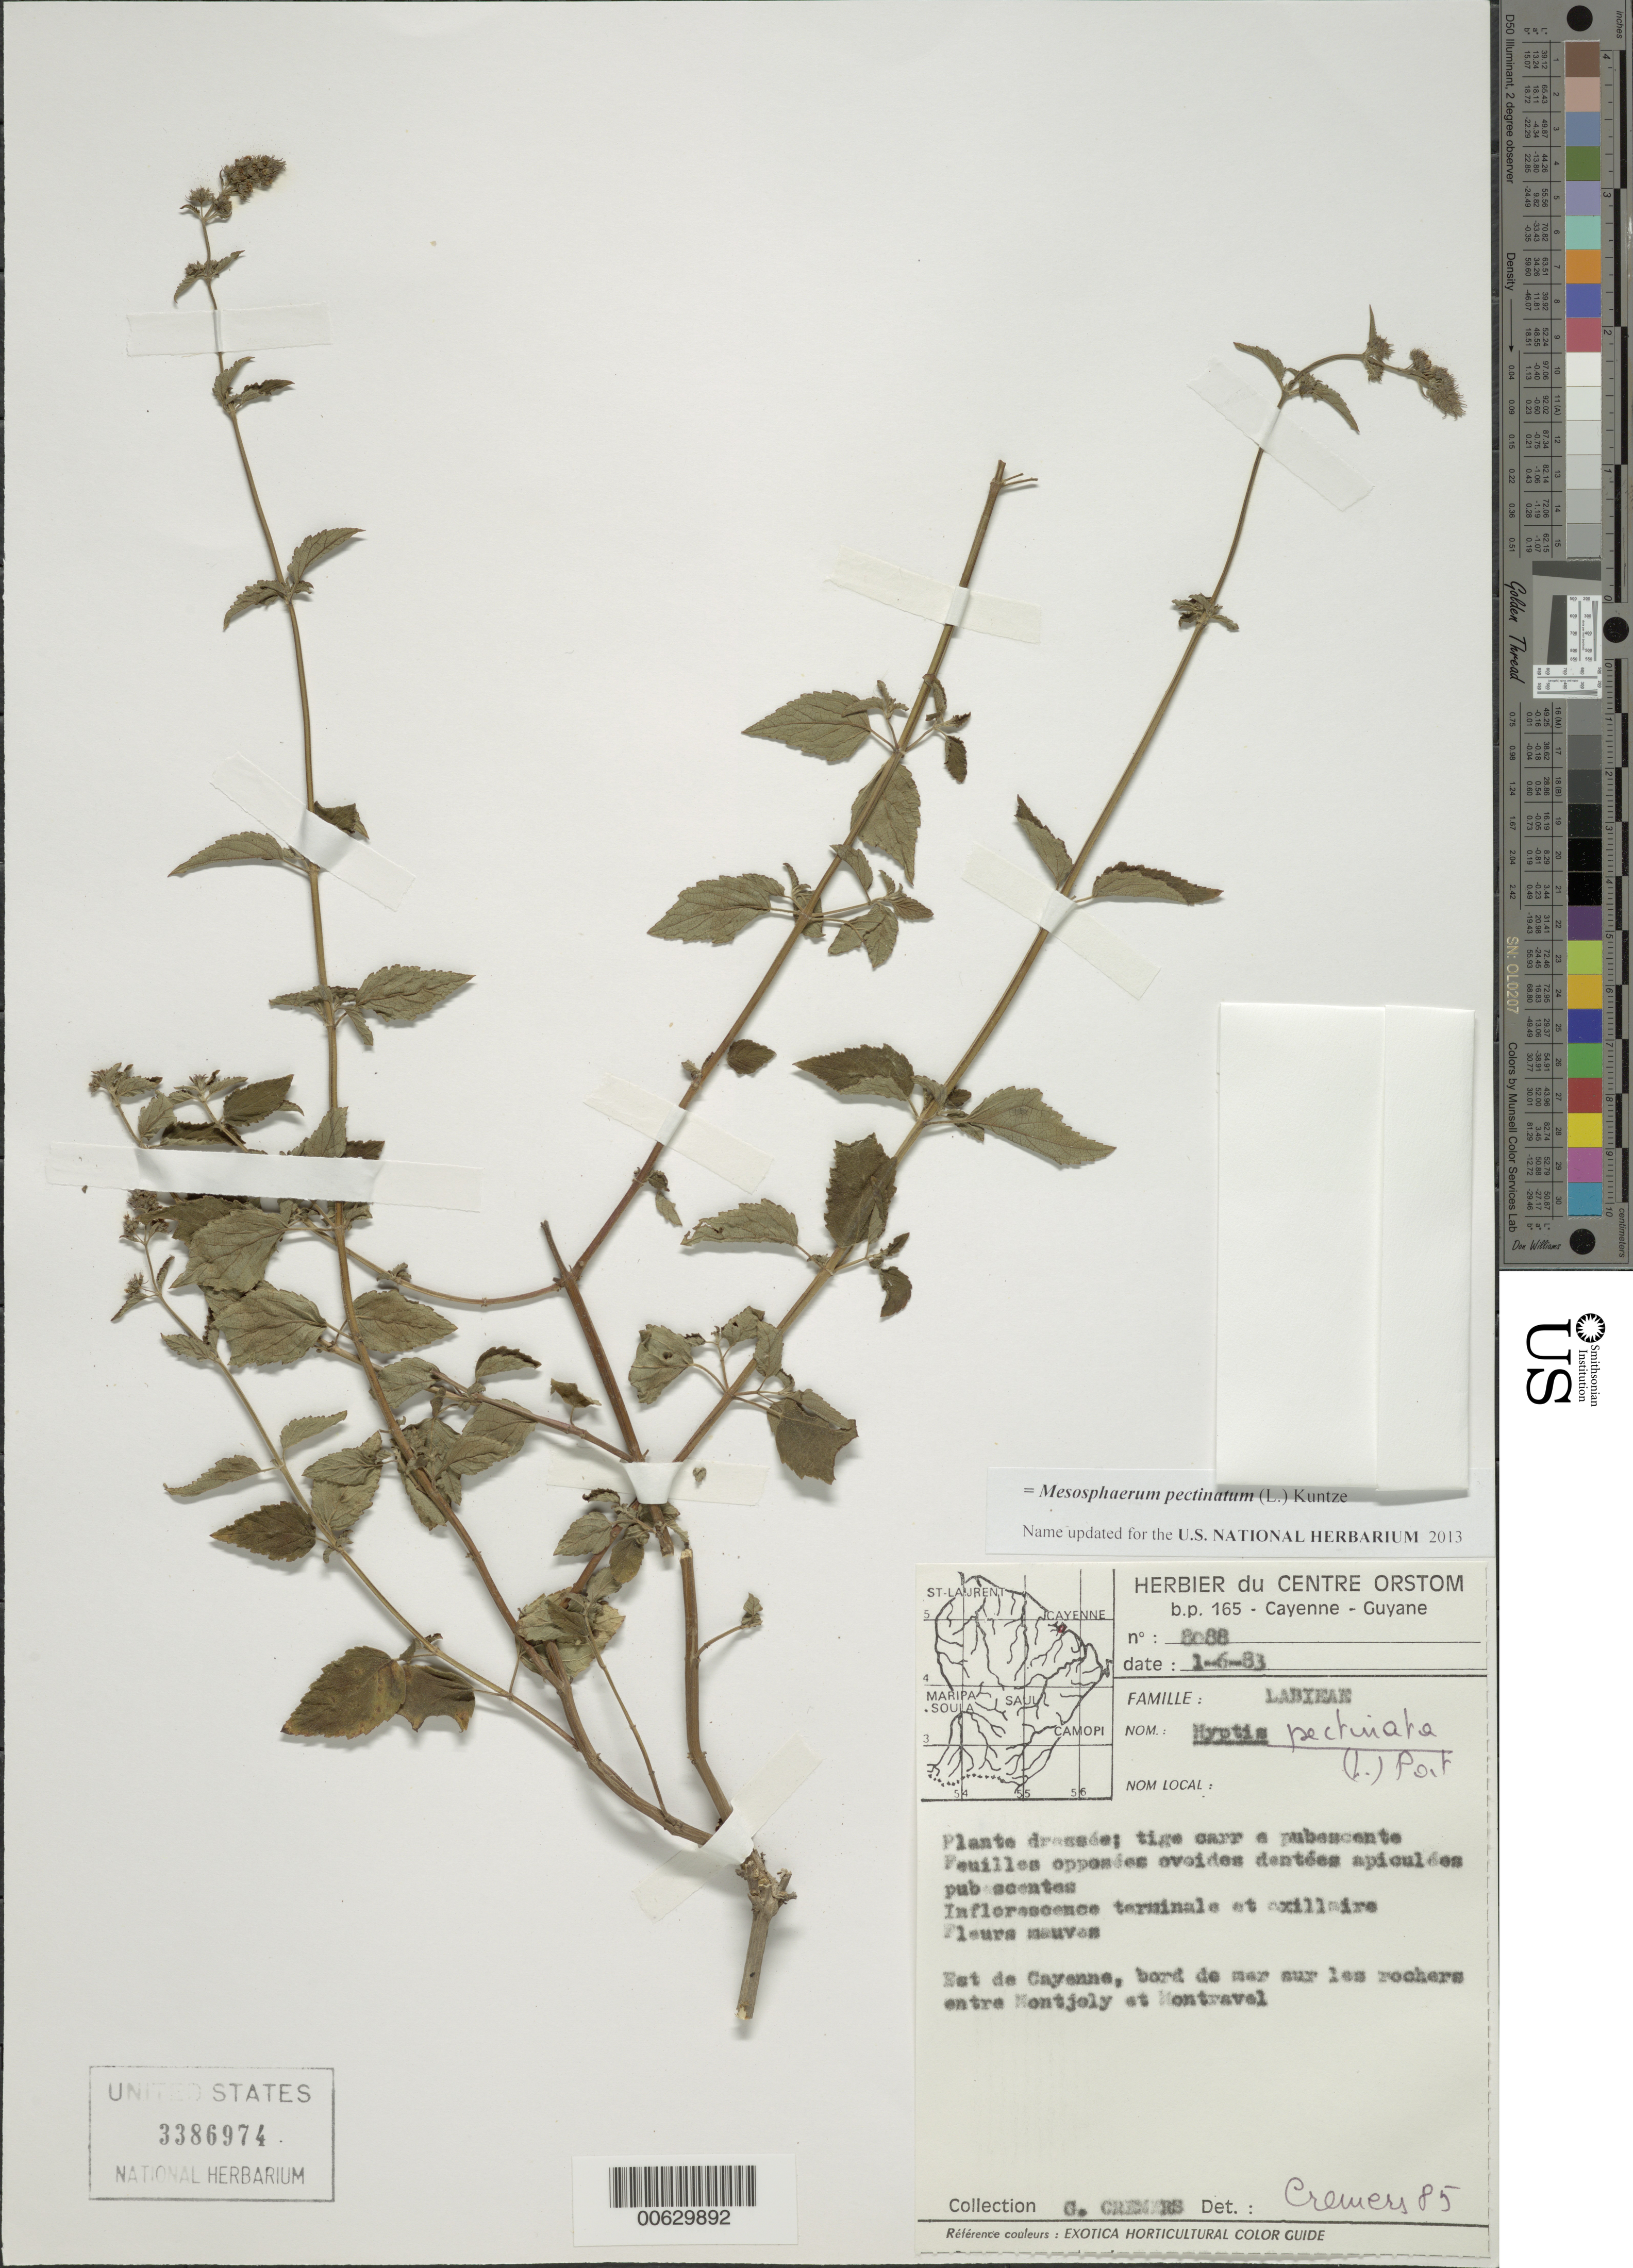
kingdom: Plantae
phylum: Tracheophyta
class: Magnoliopsida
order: Lamiales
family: Lamiaceae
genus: Hyptis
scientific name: Hyptis pectinata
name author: (L.) Poit.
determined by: Cremers, Georges A.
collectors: G. Cremers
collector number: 8088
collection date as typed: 1-Jun-83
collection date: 1983-06-01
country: French Guiana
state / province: Cayenne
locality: Cayenne, east of, betw. Montjoly and Montravel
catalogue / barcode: US 3386974